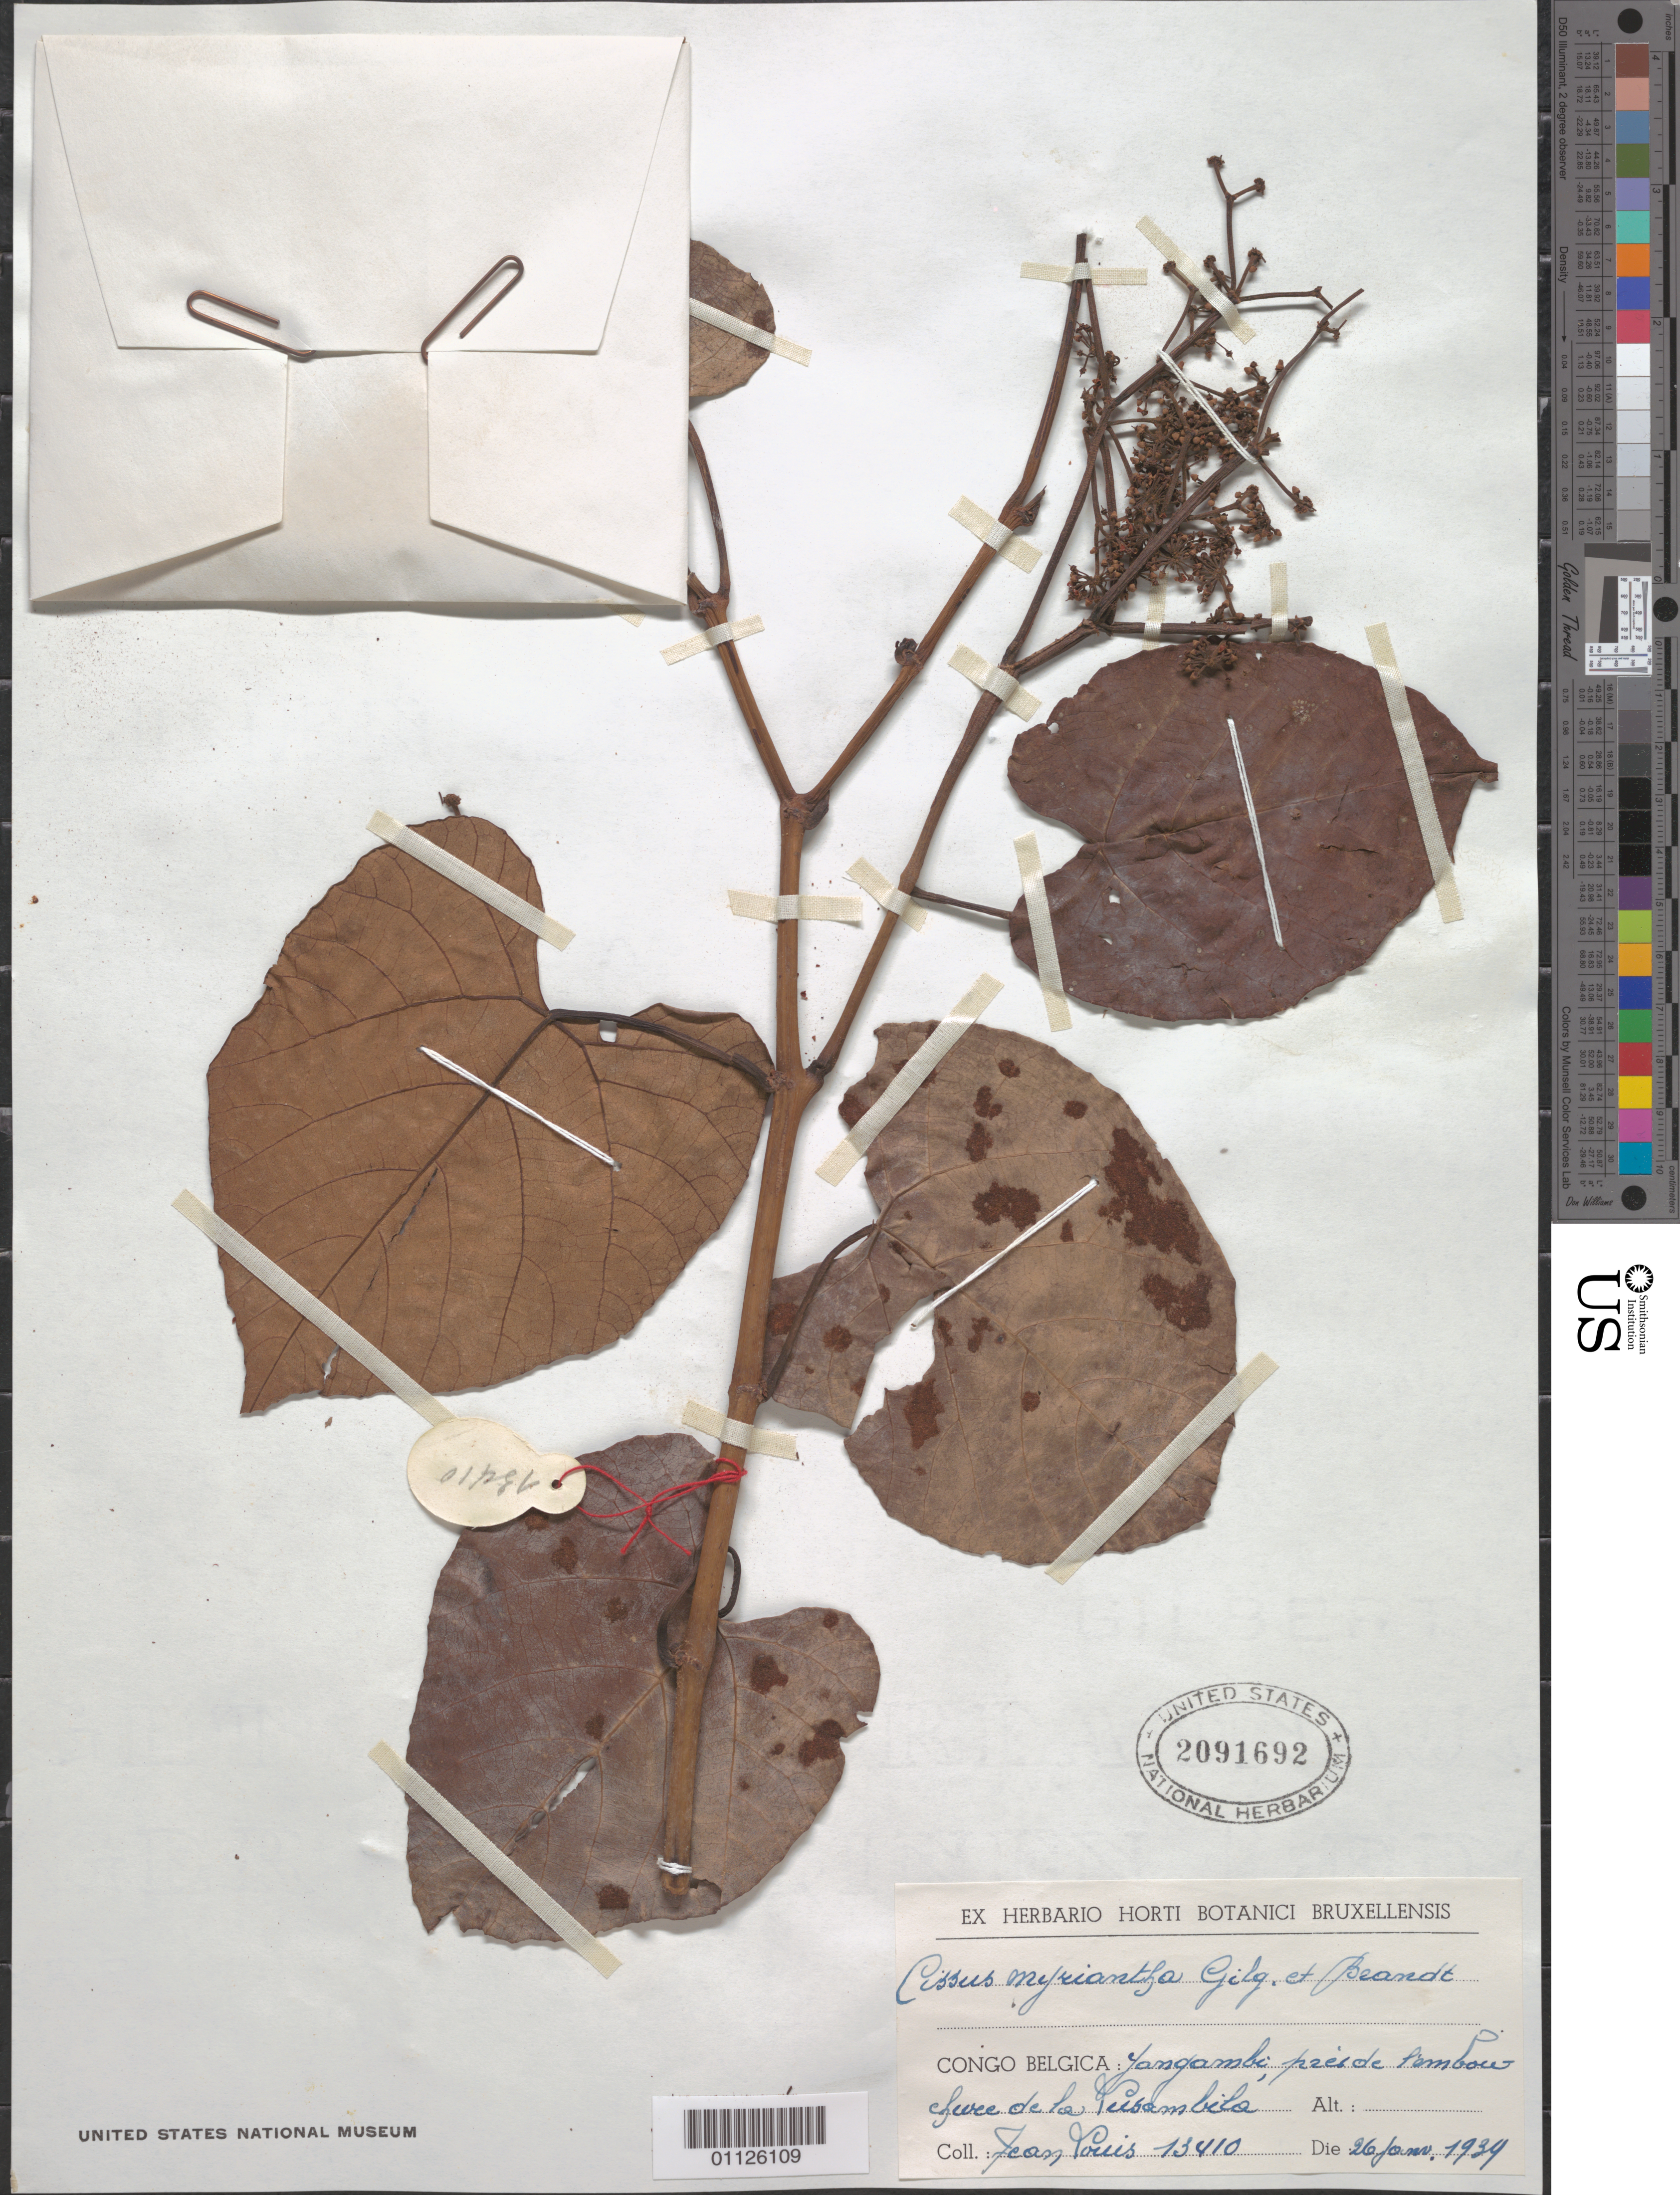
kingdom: Plantae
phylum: Tracheophyta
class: Magnoliopsida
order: Vitales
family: Vitaceae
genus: Cissus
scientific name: Cissus myriantha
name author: Gilg & M. Brandt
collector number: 13410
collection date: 1939-02-26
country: Congo, Democratic Republic of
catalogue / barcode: US 2091692